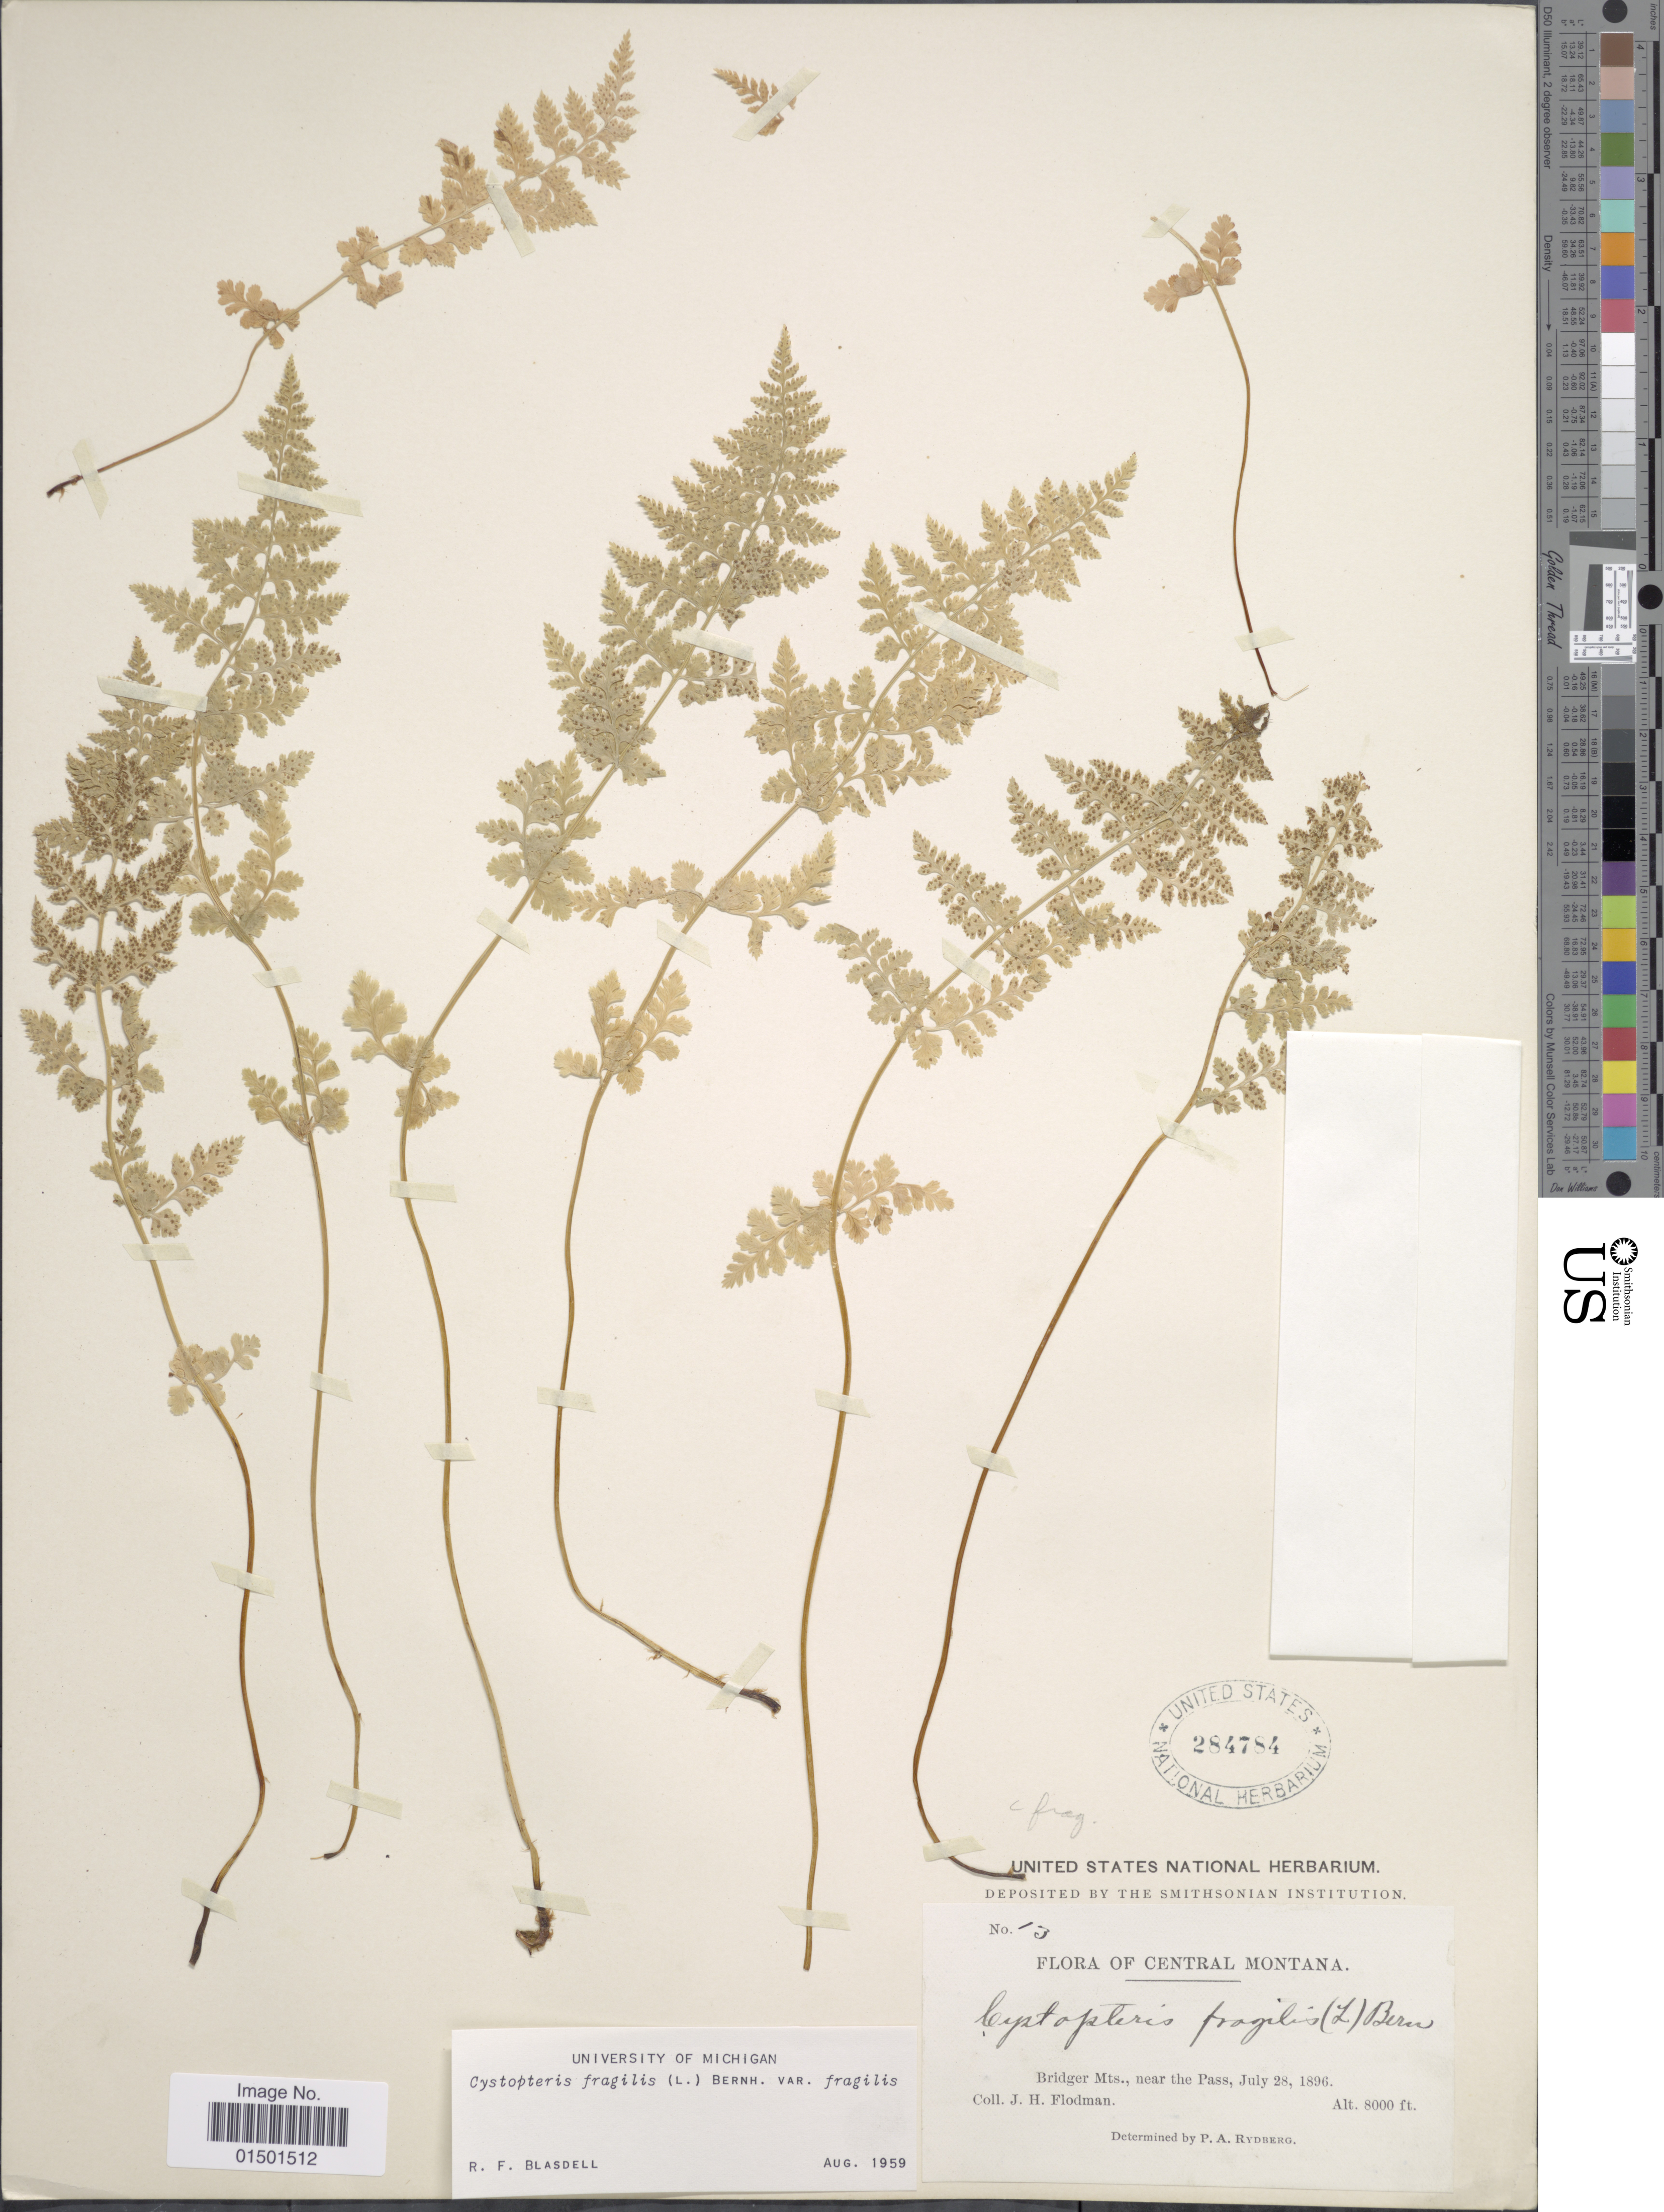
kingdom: Plantae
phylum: Tracheophyta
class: Polypodiopsida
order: Polypodiales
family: Cystopteridaceae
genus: Cystopteris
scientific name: Cystopteris fragilis var. fragilis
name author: (L.) Bernh.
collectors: J. Flodman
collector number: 13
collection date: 1896-07-28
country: United States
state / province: Montana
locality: Central Montana. Bridger Mts., near the Pass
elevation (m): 2438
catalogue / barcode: US 284784